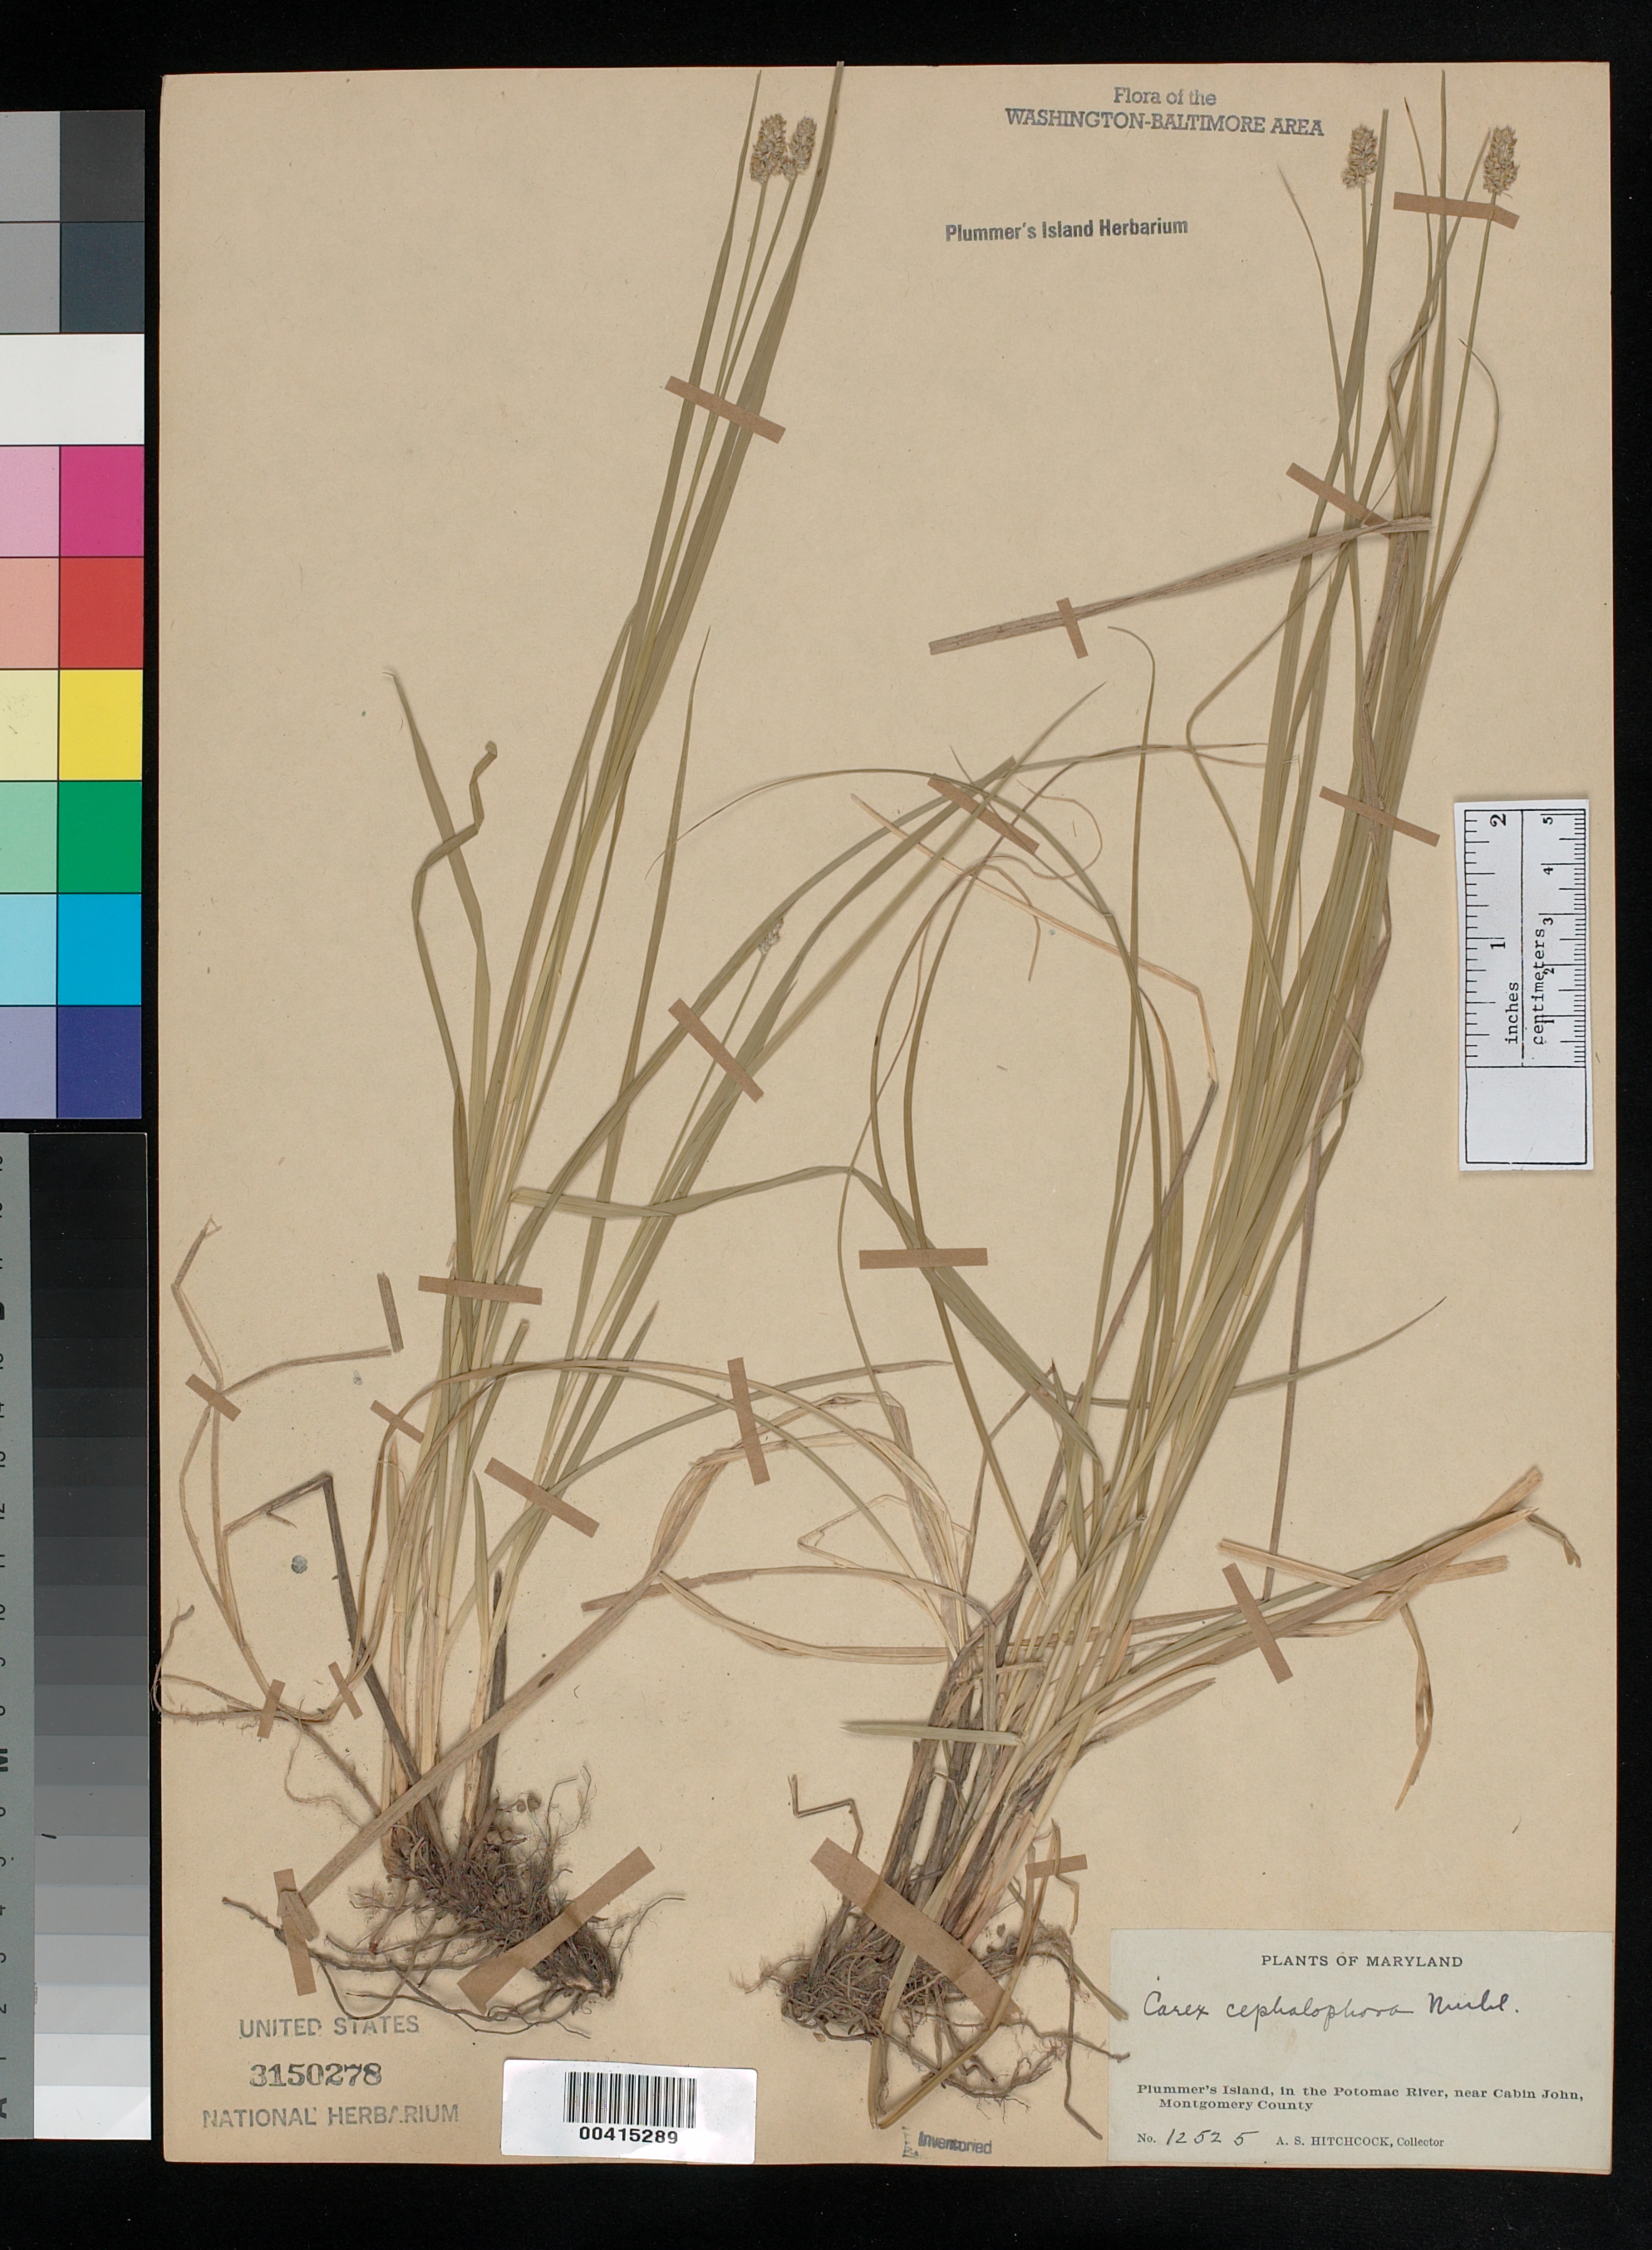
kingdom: Plantae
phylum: Tracheophyta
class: Liliopsida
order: Poales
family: Cyperaceae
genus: Carex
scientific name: Carex cephalophora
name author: Muhl. ex Willd.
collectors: A. S. Hitchcock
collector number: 12525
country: United States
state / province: Maryland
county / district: Montgomery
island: Plummers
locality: Plummer's Island C. & O. Canal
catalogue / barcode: US 3150278